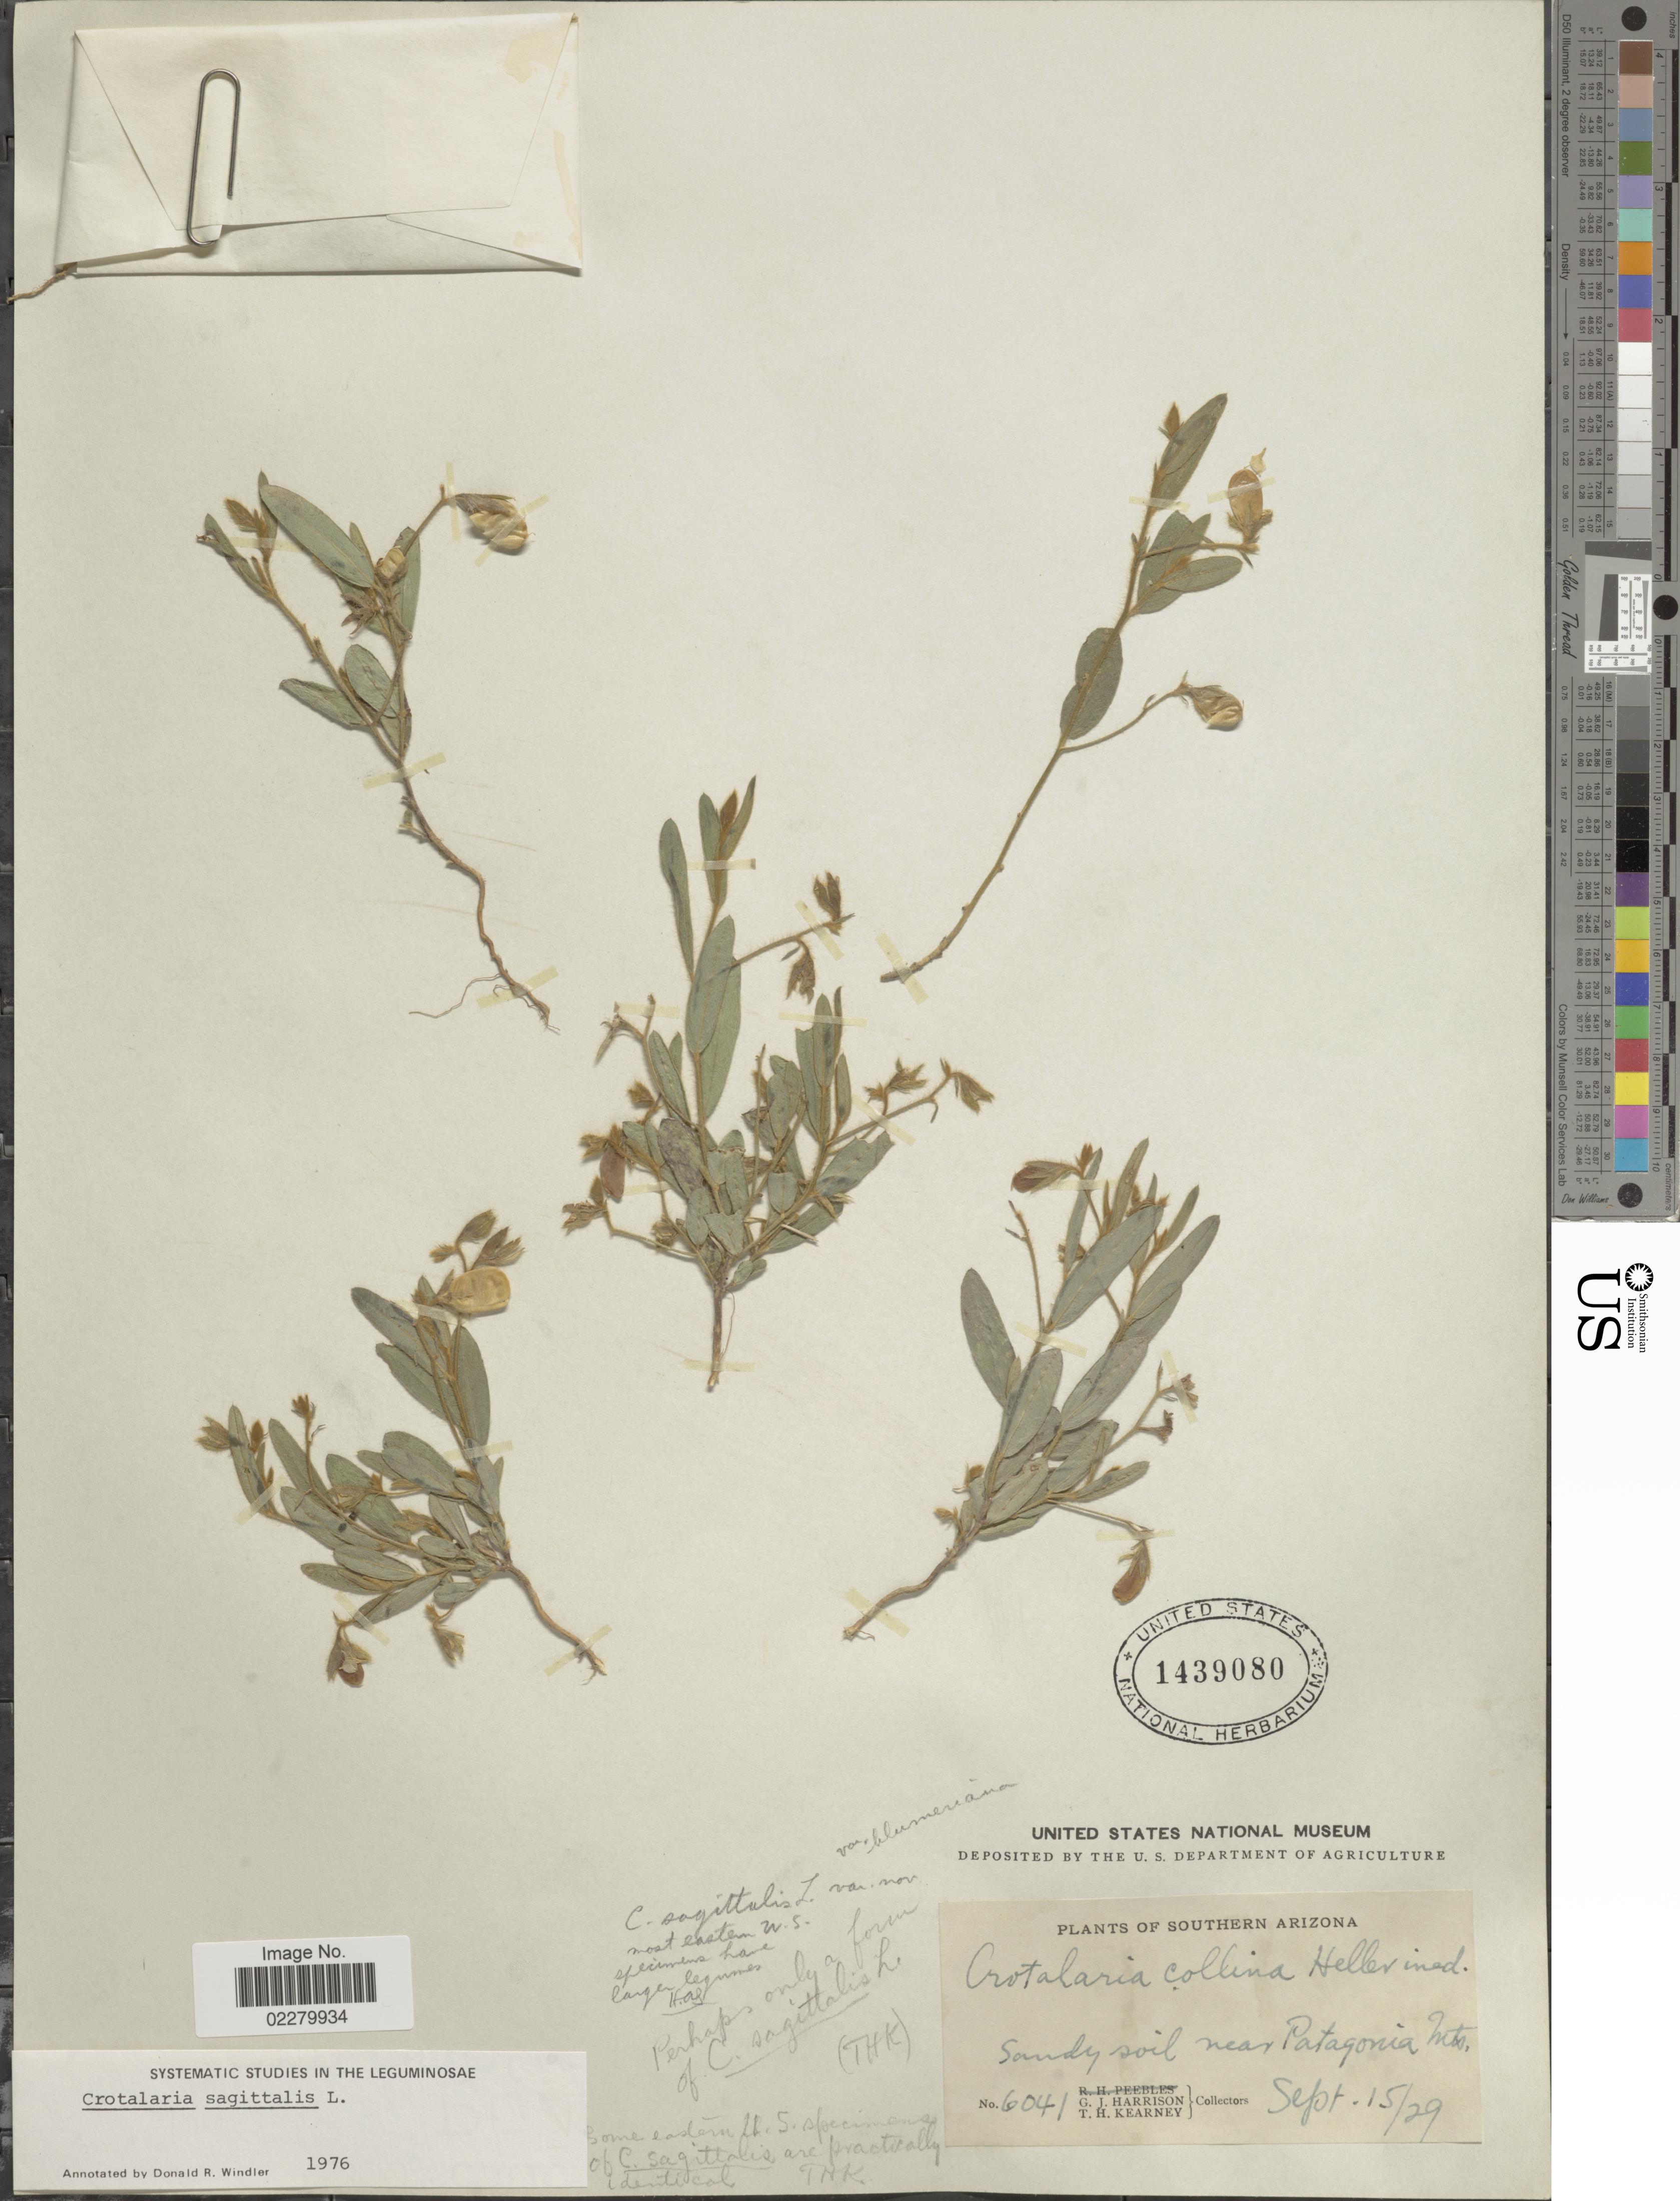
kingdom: Plantae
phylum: Tracheophyta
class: Magnoliopsida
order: Fabales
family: Fabaceae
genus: Crotalaria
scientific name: Crotalaria sagittalis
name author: L.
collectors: G. J. Harrison & T. H. Kearney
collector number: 604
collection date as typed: Transcribed d/m/y: 15/9/29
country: United States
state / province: Arizona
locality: Southern Arizona. Sandy soil near Patagonia Mts.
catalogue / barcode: US 1439080